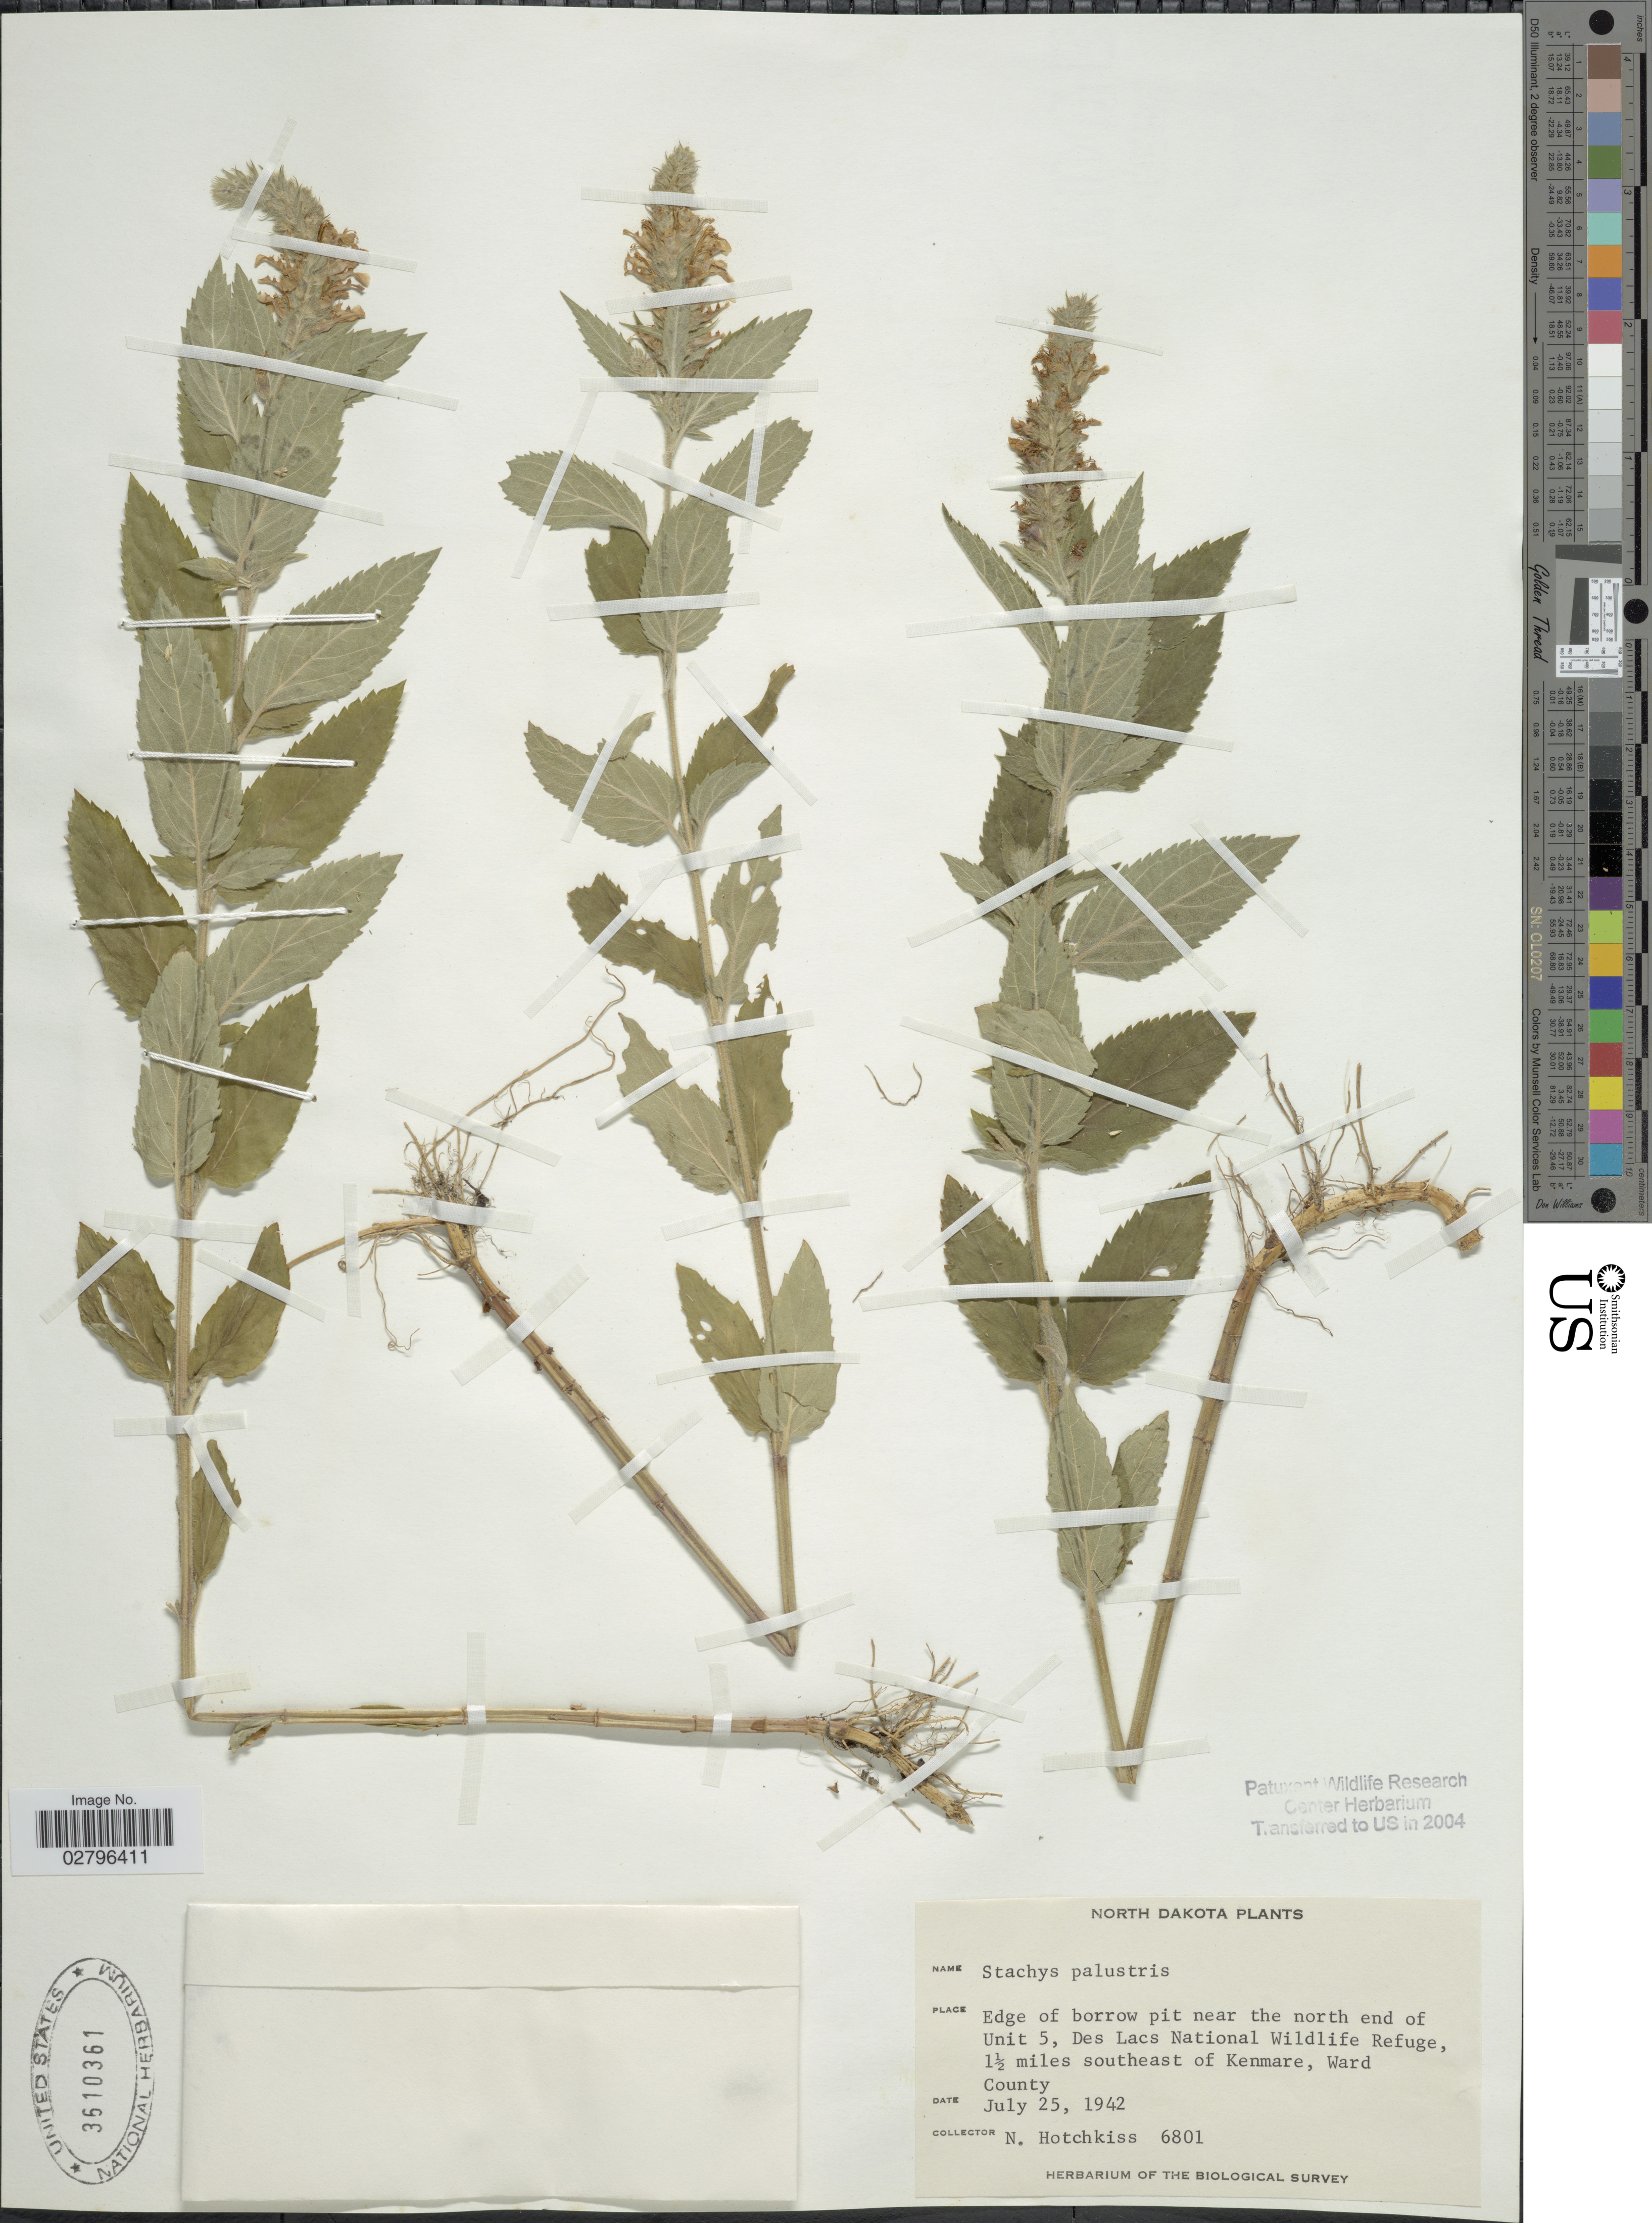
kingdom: Plantae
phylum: Tracheophyta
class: Magnoliopsida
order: Lamiales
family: Lamiaceae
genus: Stachys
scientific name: Stachys palustris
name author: L.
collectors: N. Hotchkiss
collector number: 6801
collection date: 1942-07-25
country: United States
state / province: North Dakota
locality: Edge of borrow pit near the north end of Unit 5, Des Lacs National Wildlife Refuge, 1½ miles southeast of Kenmare, Ward County.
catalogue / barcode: US 3610361